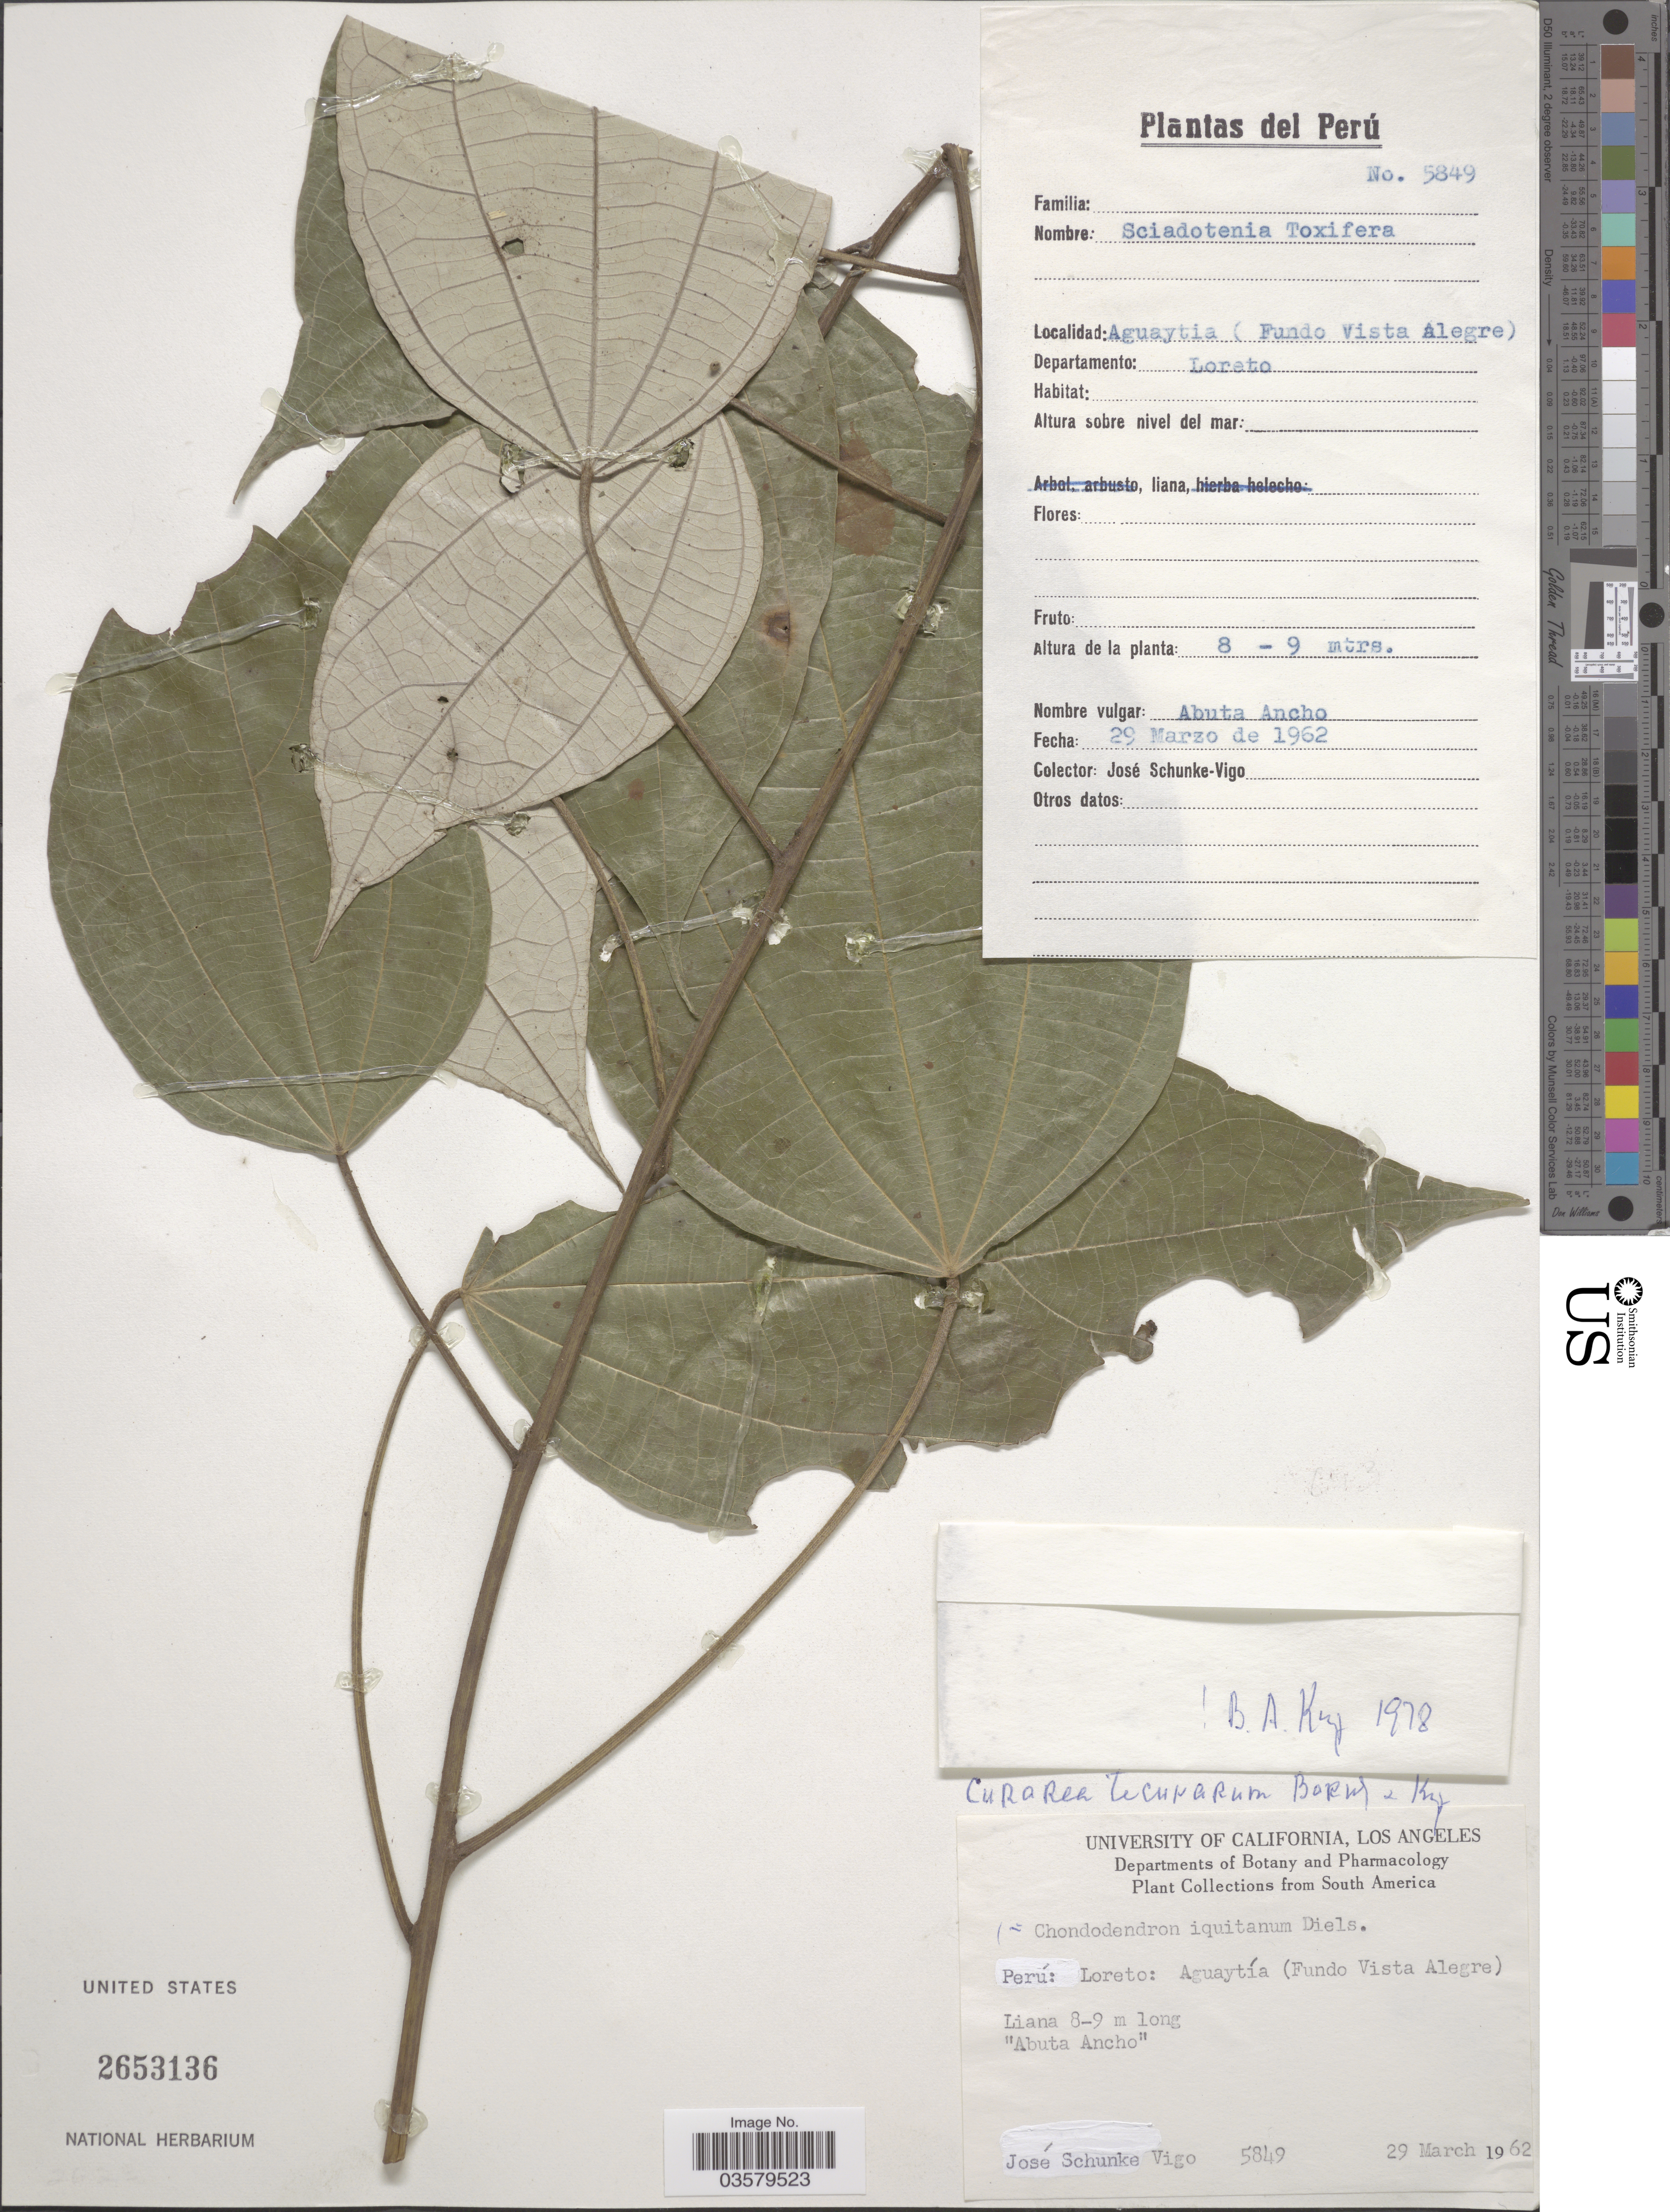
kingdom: Plantae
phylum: Tracheophyta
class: Magnoliopsida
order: Ranunculales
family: Menispermaceae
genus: Curarea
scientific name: Curarea tecunarum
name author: Barneby & Krukoff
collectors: J. Schunke Vigo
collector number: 5849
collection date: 1962-03-29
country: Peru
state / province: Loreto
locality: Aguaytía (Fundo Vista Alegre). Departamento: Lorato.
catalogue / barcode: US 2653136